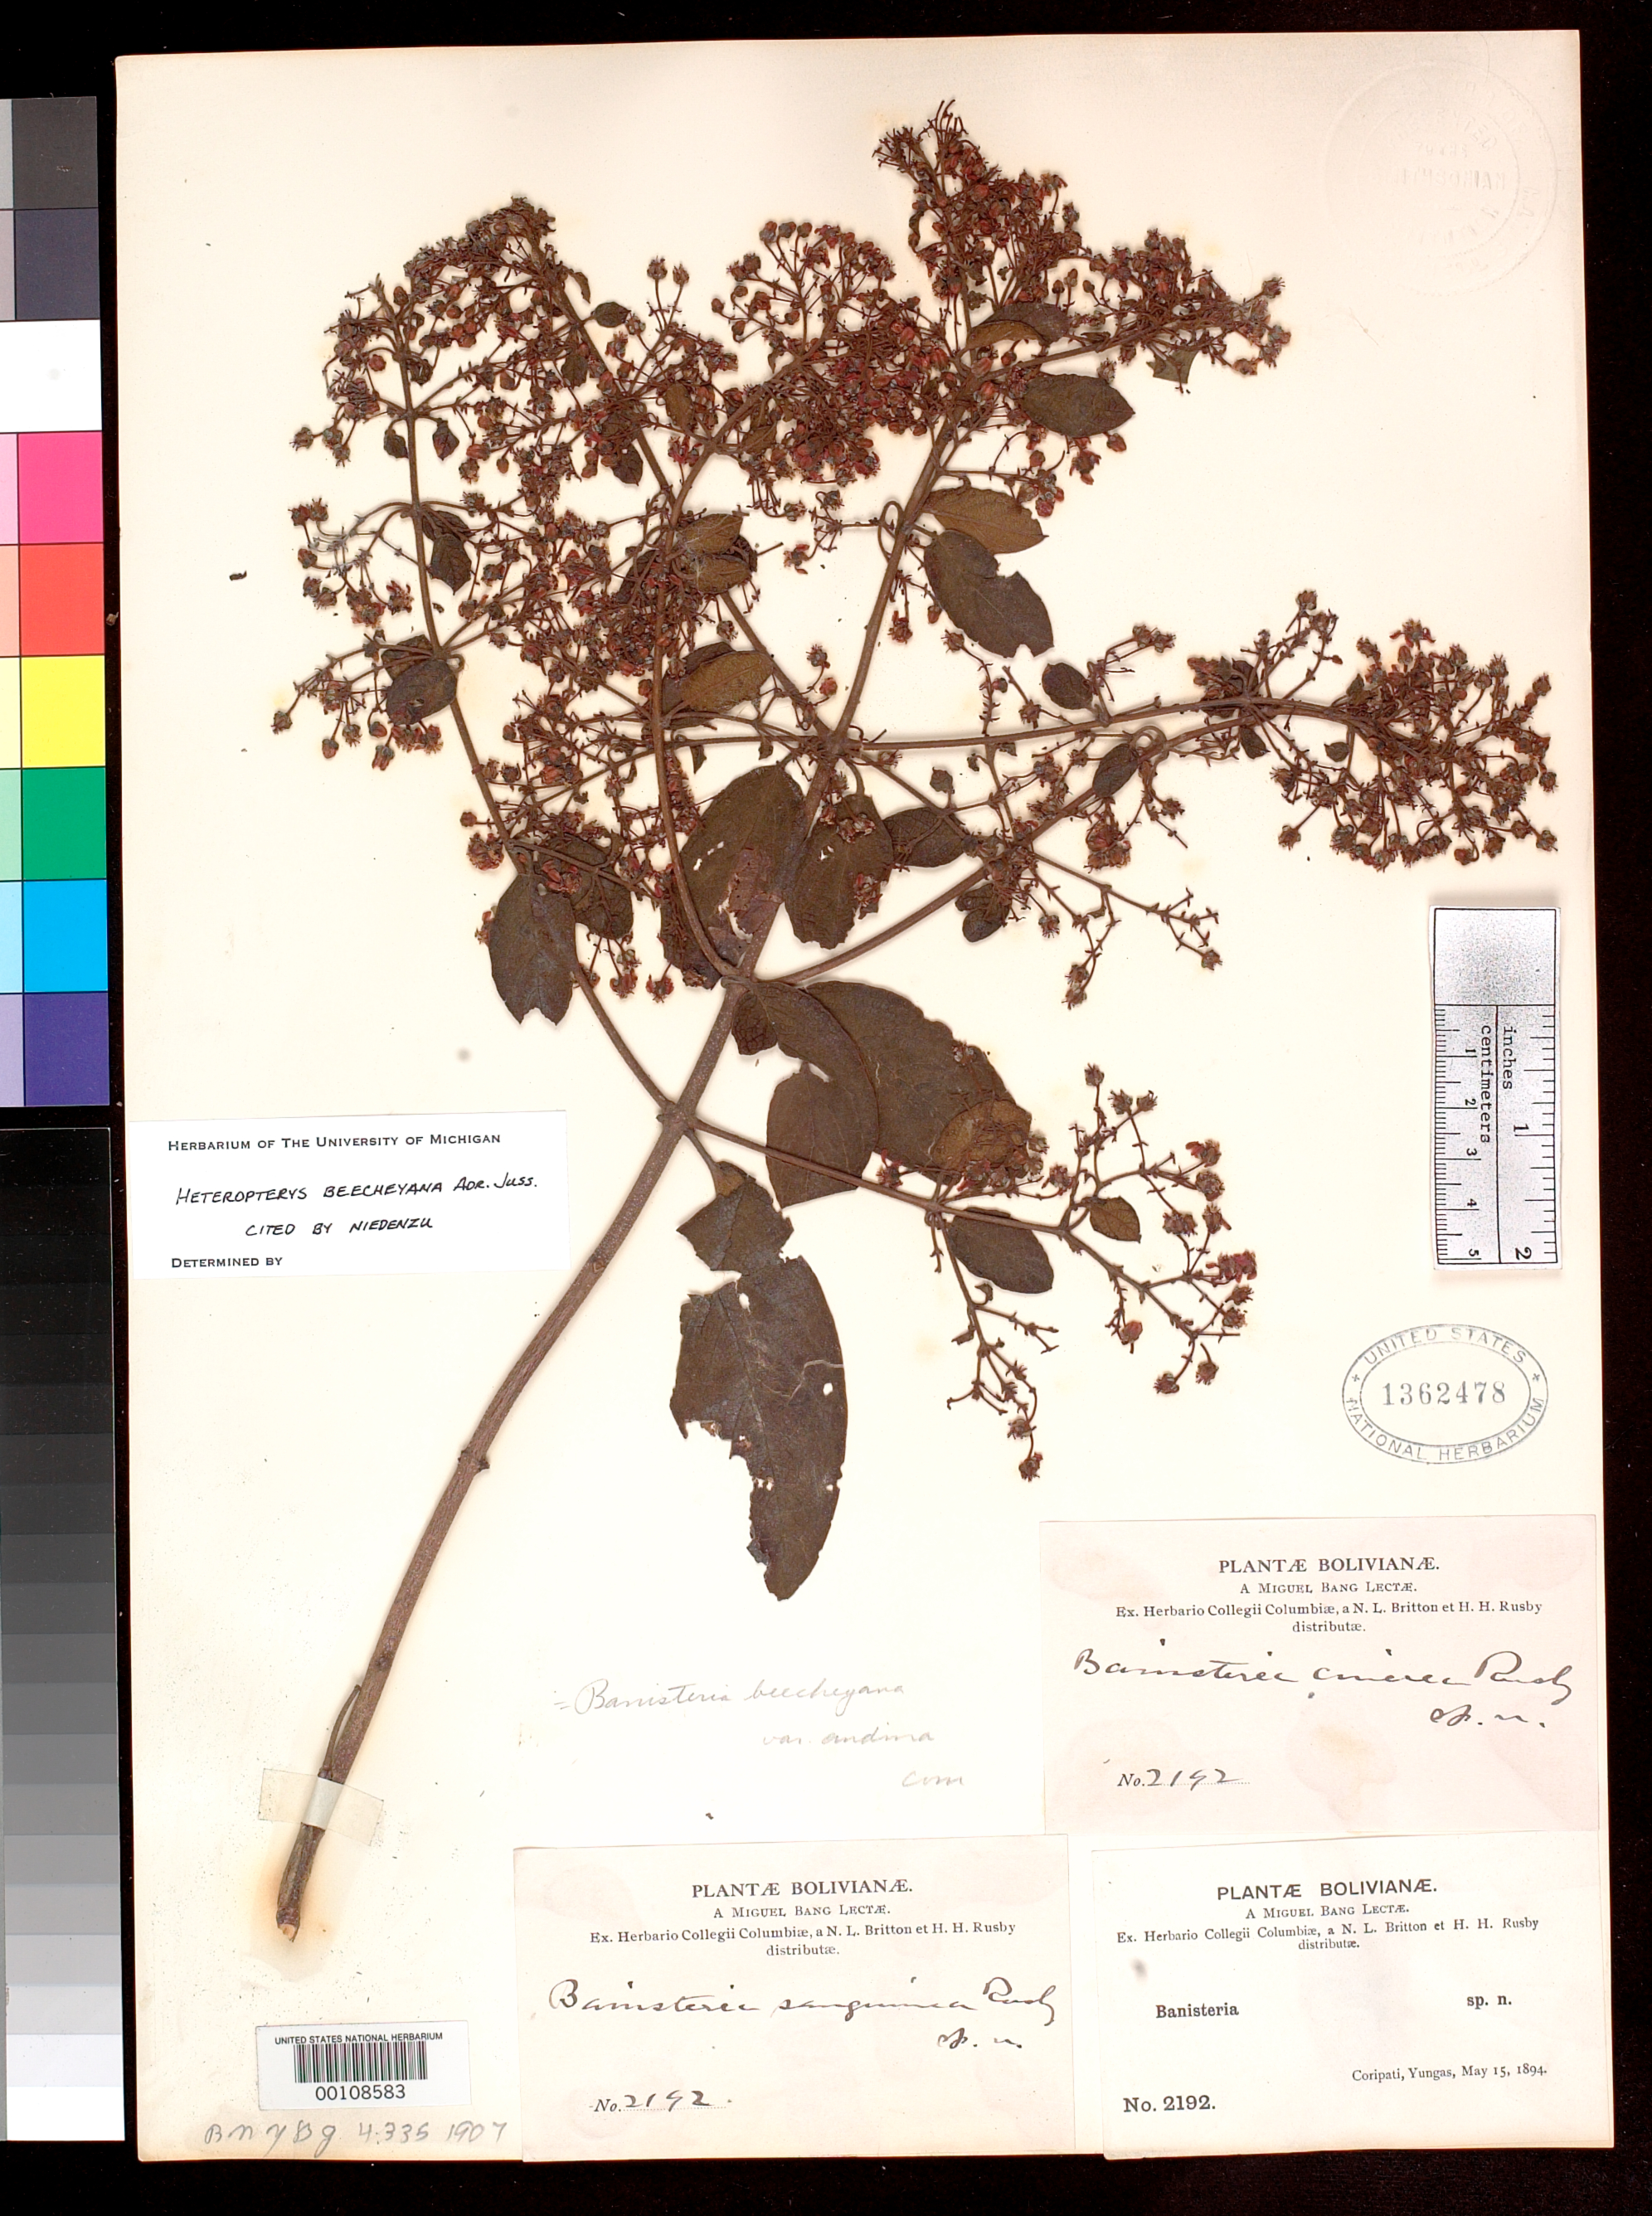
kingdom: Plantae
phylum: Tracheophyta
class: Magnoliopsida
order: Malpighiales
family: Malpighiaceae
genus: Banisteria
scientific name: Banisteria sanguinea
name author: Rusby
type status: Isotype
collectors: M. Bang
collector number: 2192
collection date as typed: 15 May 1984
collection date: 1984-05-15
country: Bolivia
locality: Coripata, Yungas.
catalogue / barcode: US 1362478